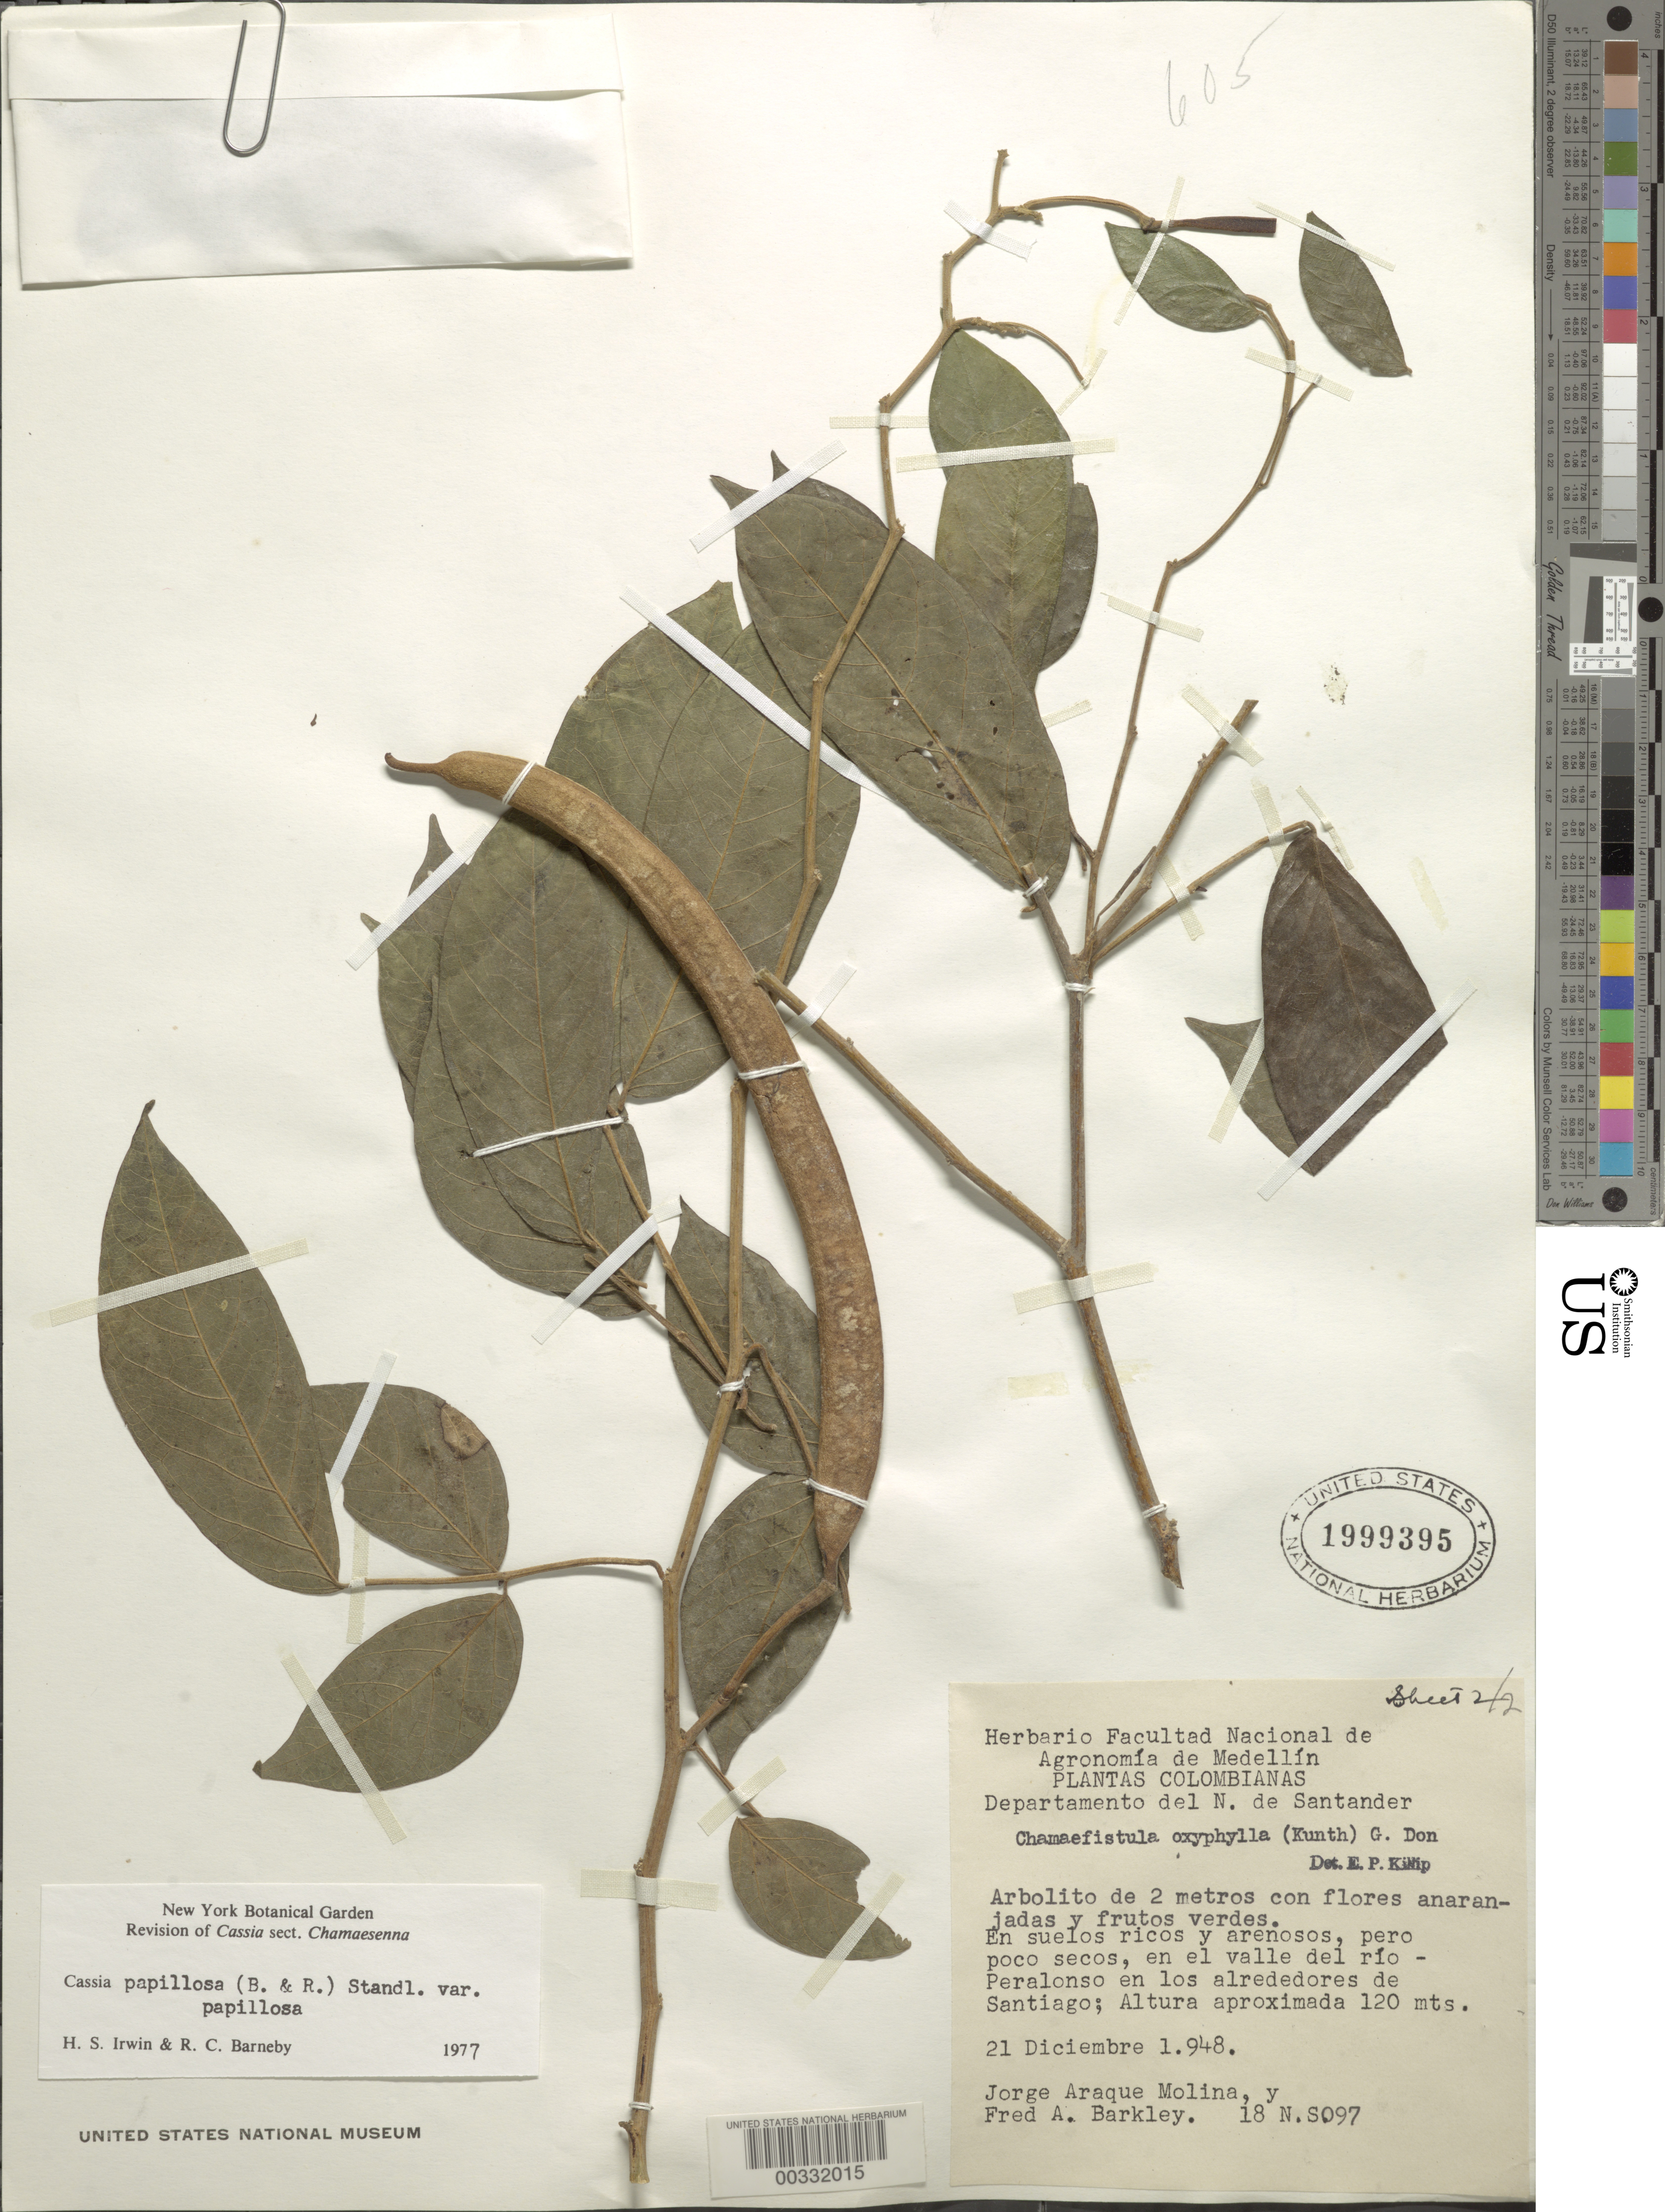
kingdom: Plantae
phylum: Tracheophyta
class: Magnoliopsida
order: Fabales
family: Fabaceae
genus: Senna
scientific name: Senna papillosa var. papillosa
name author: (Britton & Rose) H.S. Irwin & Barneby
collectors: J. Araque Molina & F. A. Barkley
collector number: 18ns097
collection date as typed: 21 Dec 1948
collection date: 1948-12-21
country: Colombia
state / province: Norte de Santander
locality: Valley of the Rio Peralonso in the vicinity of Santiago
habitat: En suelos ricos y arenosos, pero poco secos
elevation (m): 120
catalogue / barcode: US 1999395